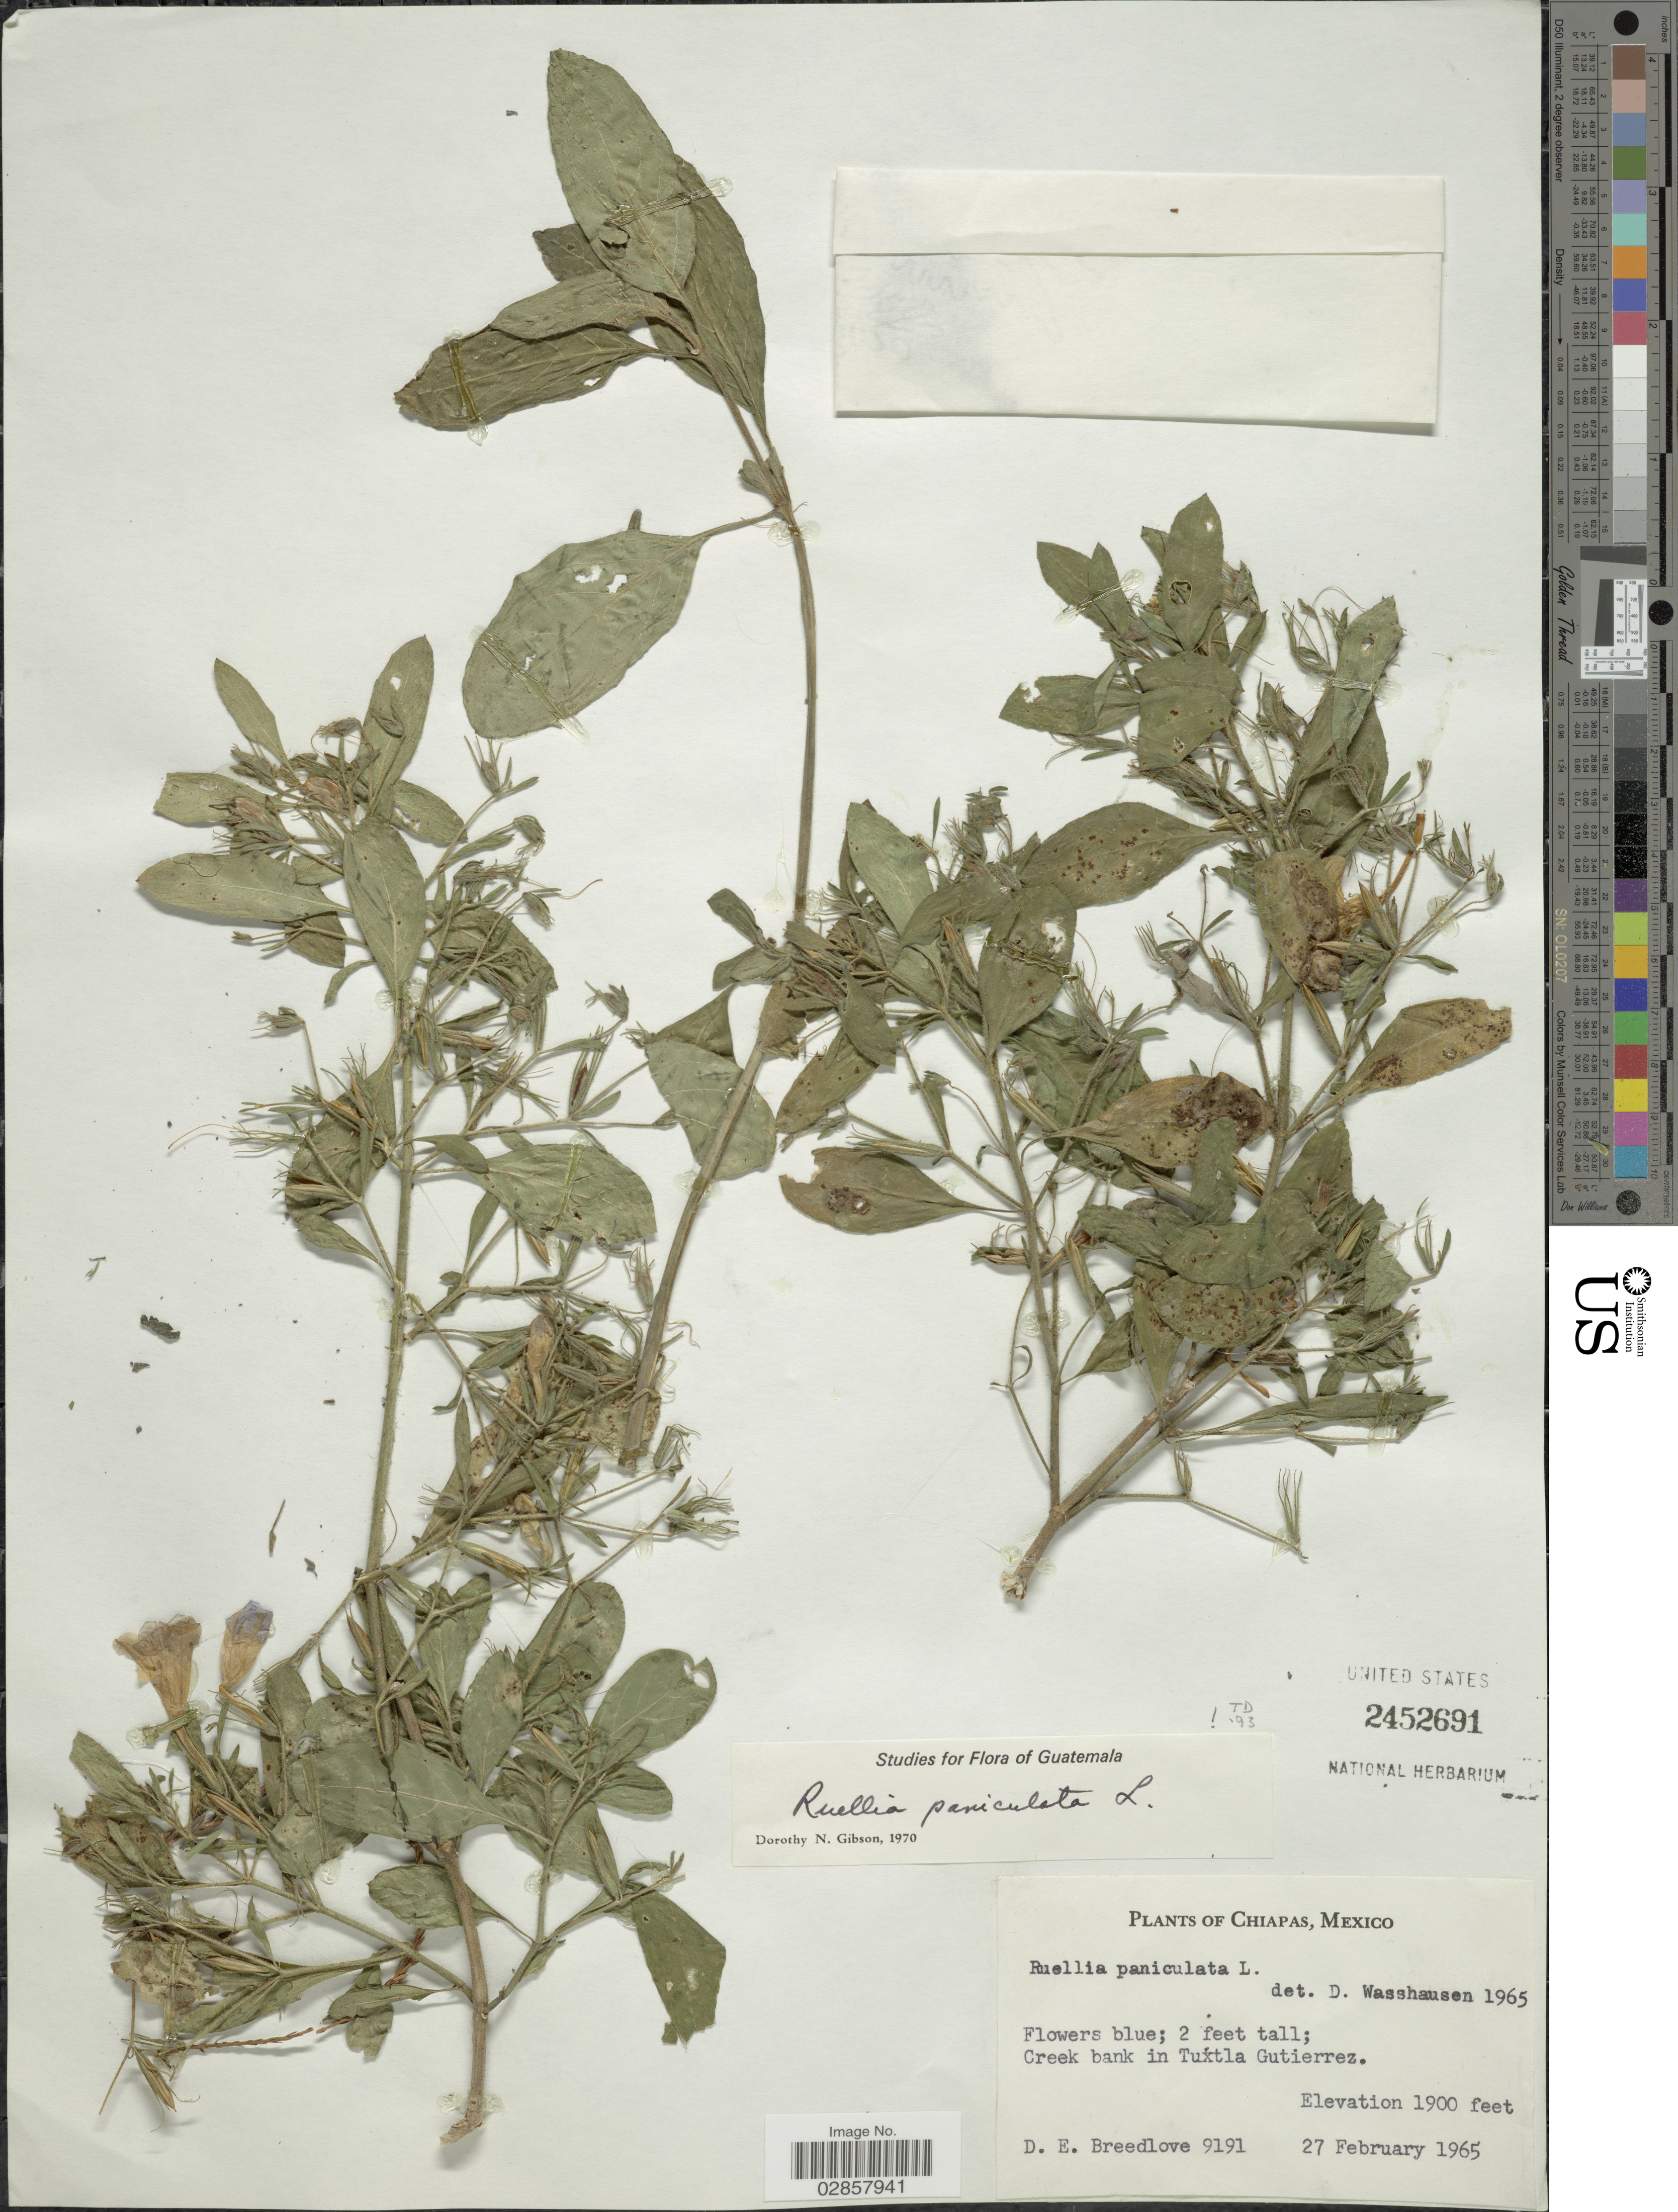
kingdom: Plantae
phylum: Tracheophyta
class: Magnoliopsida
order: Lamiales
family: Acanthaceae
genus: Ruellia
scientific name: Ruellia paniculata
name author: L.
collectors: D. E. Breedlove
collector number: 9191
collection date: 1965-02-27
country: Mexico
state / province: Chiapas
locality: Creek bank in Túxtla Gutierrez.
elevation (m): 579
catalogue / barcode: US 2452691